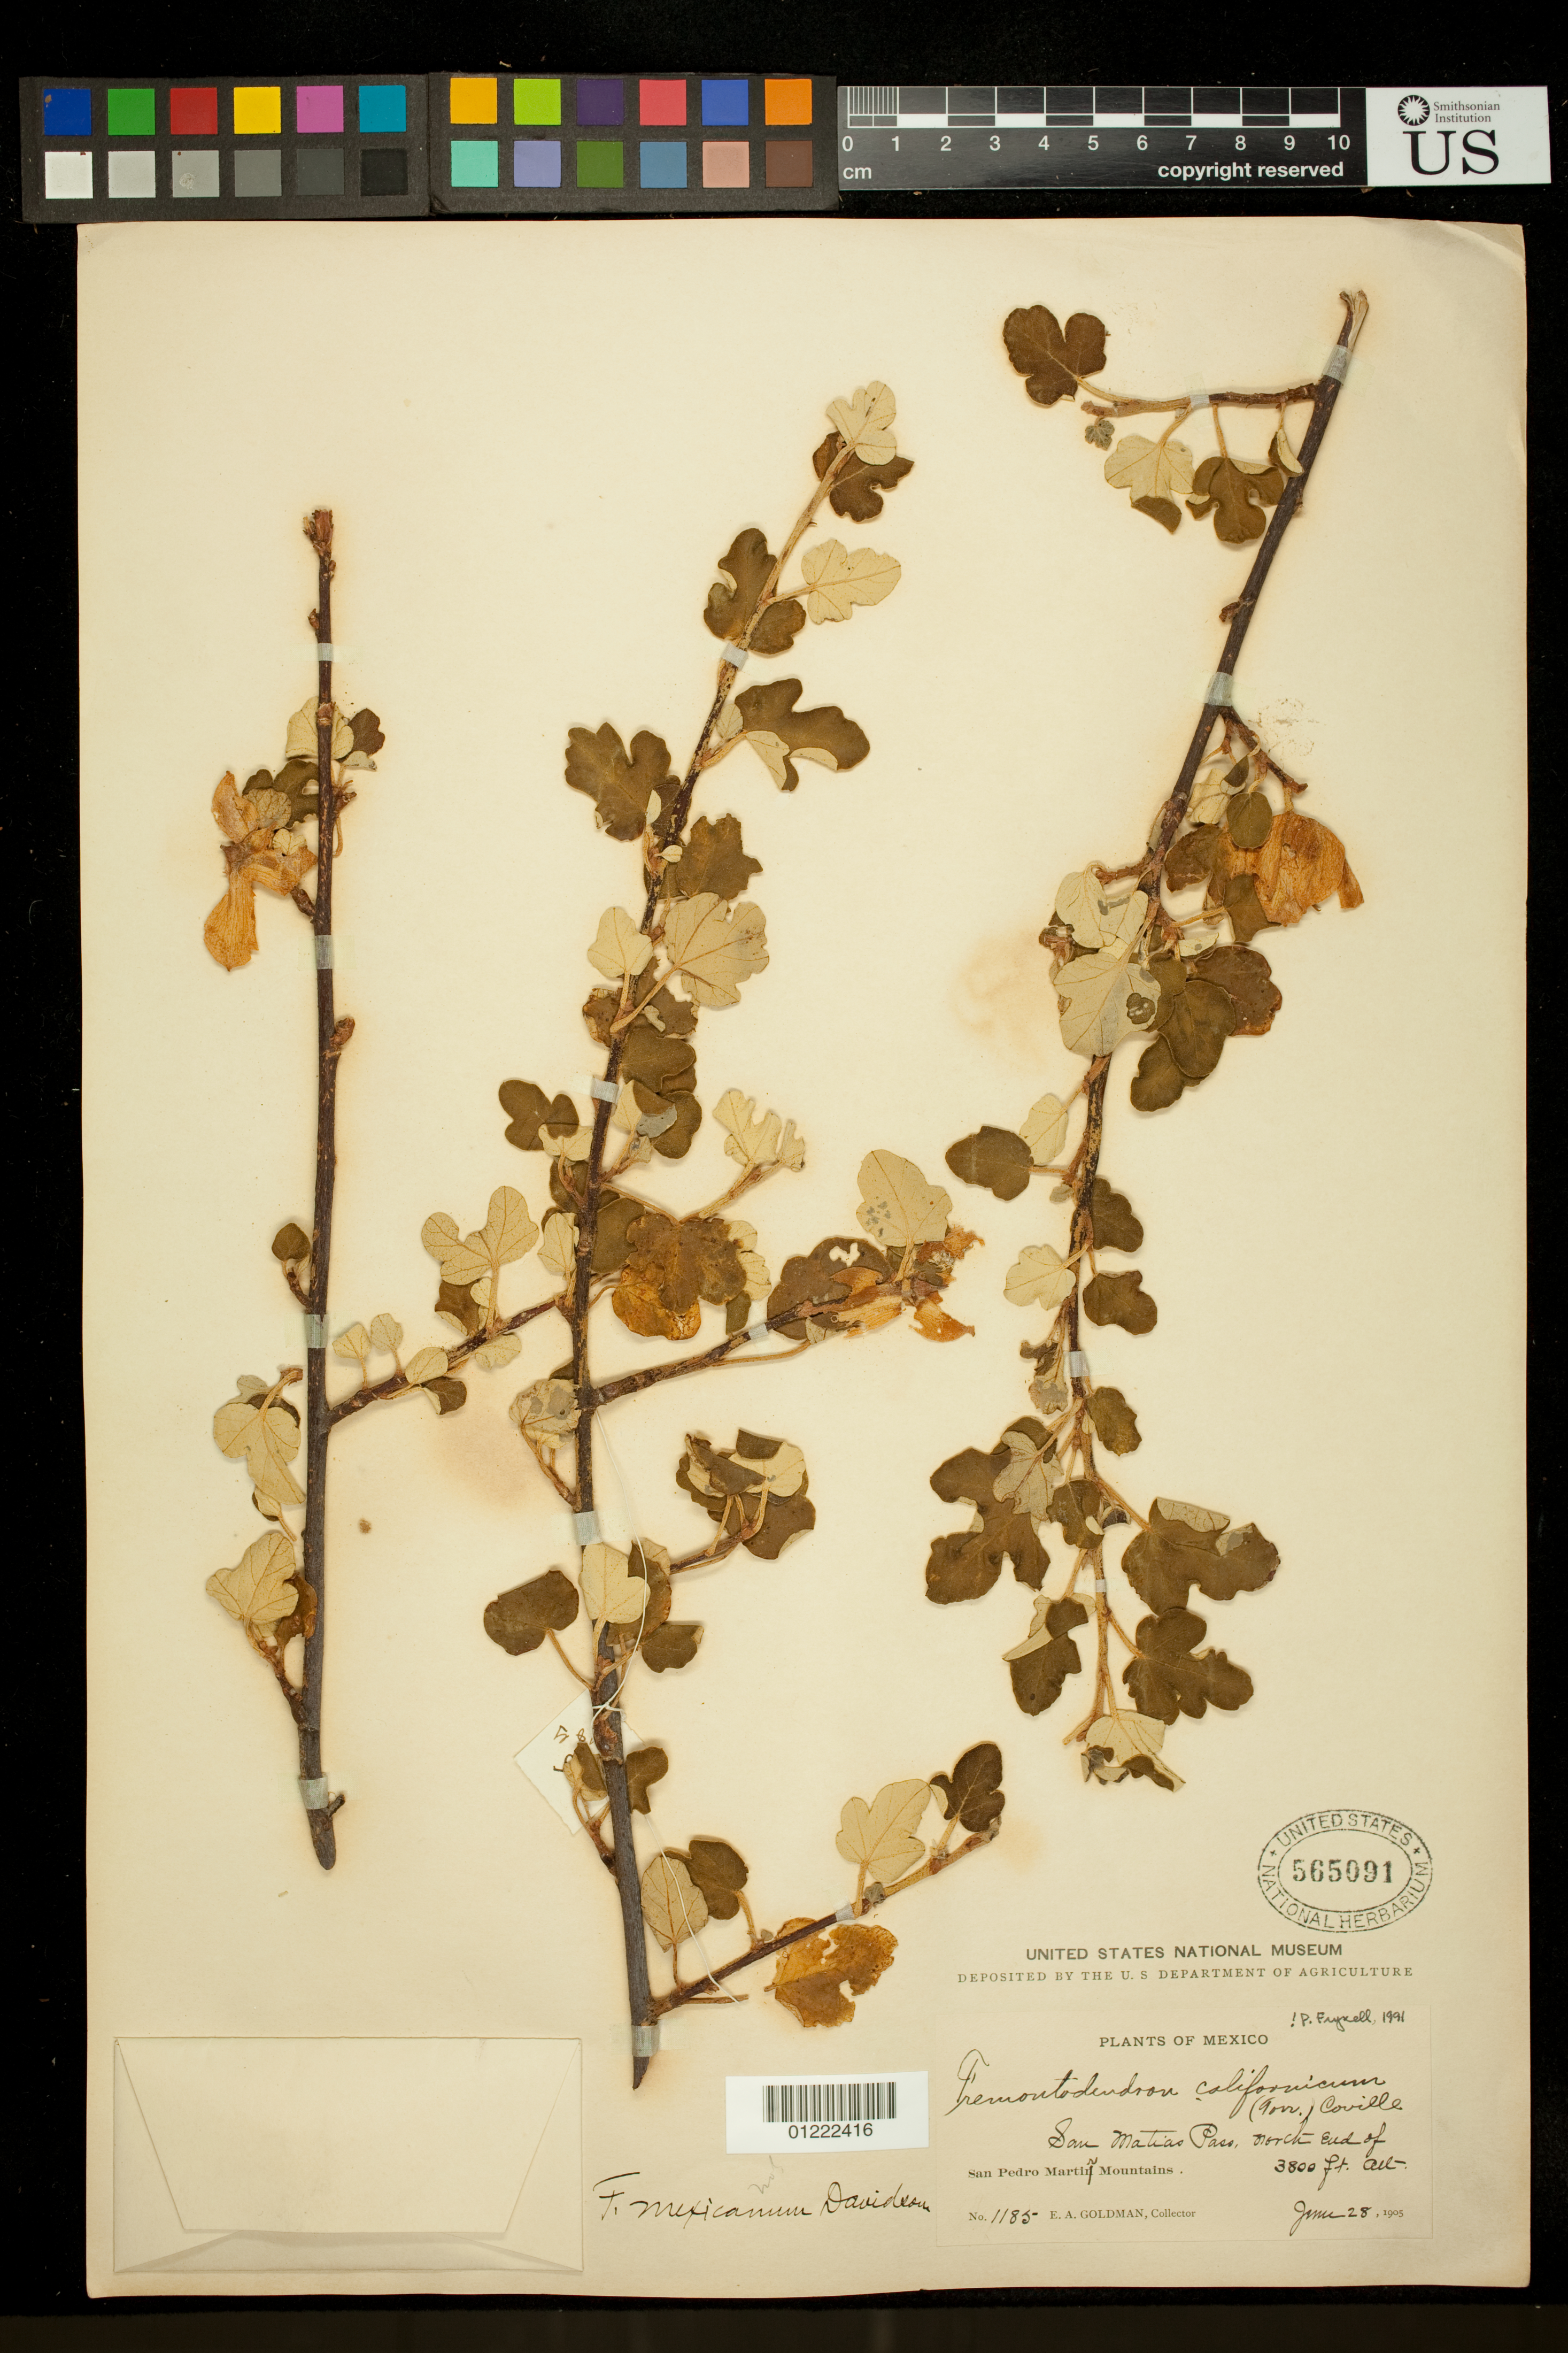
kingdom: Plantae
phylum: Tracheophyta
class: Magnoliopsida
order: Malvales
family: Malvaceae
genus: Fremontodendron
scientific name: Fremontodendron californicum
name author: (Torr.) Coville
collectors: E. A. Goldman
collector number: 1185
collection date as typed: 6/28/1905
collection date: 1905-06-28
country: Mexico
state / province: Baja California Norte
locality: San Matias Pass, north end of San Pedro Martir Mountains.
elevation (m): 1158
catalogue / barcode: US 565091